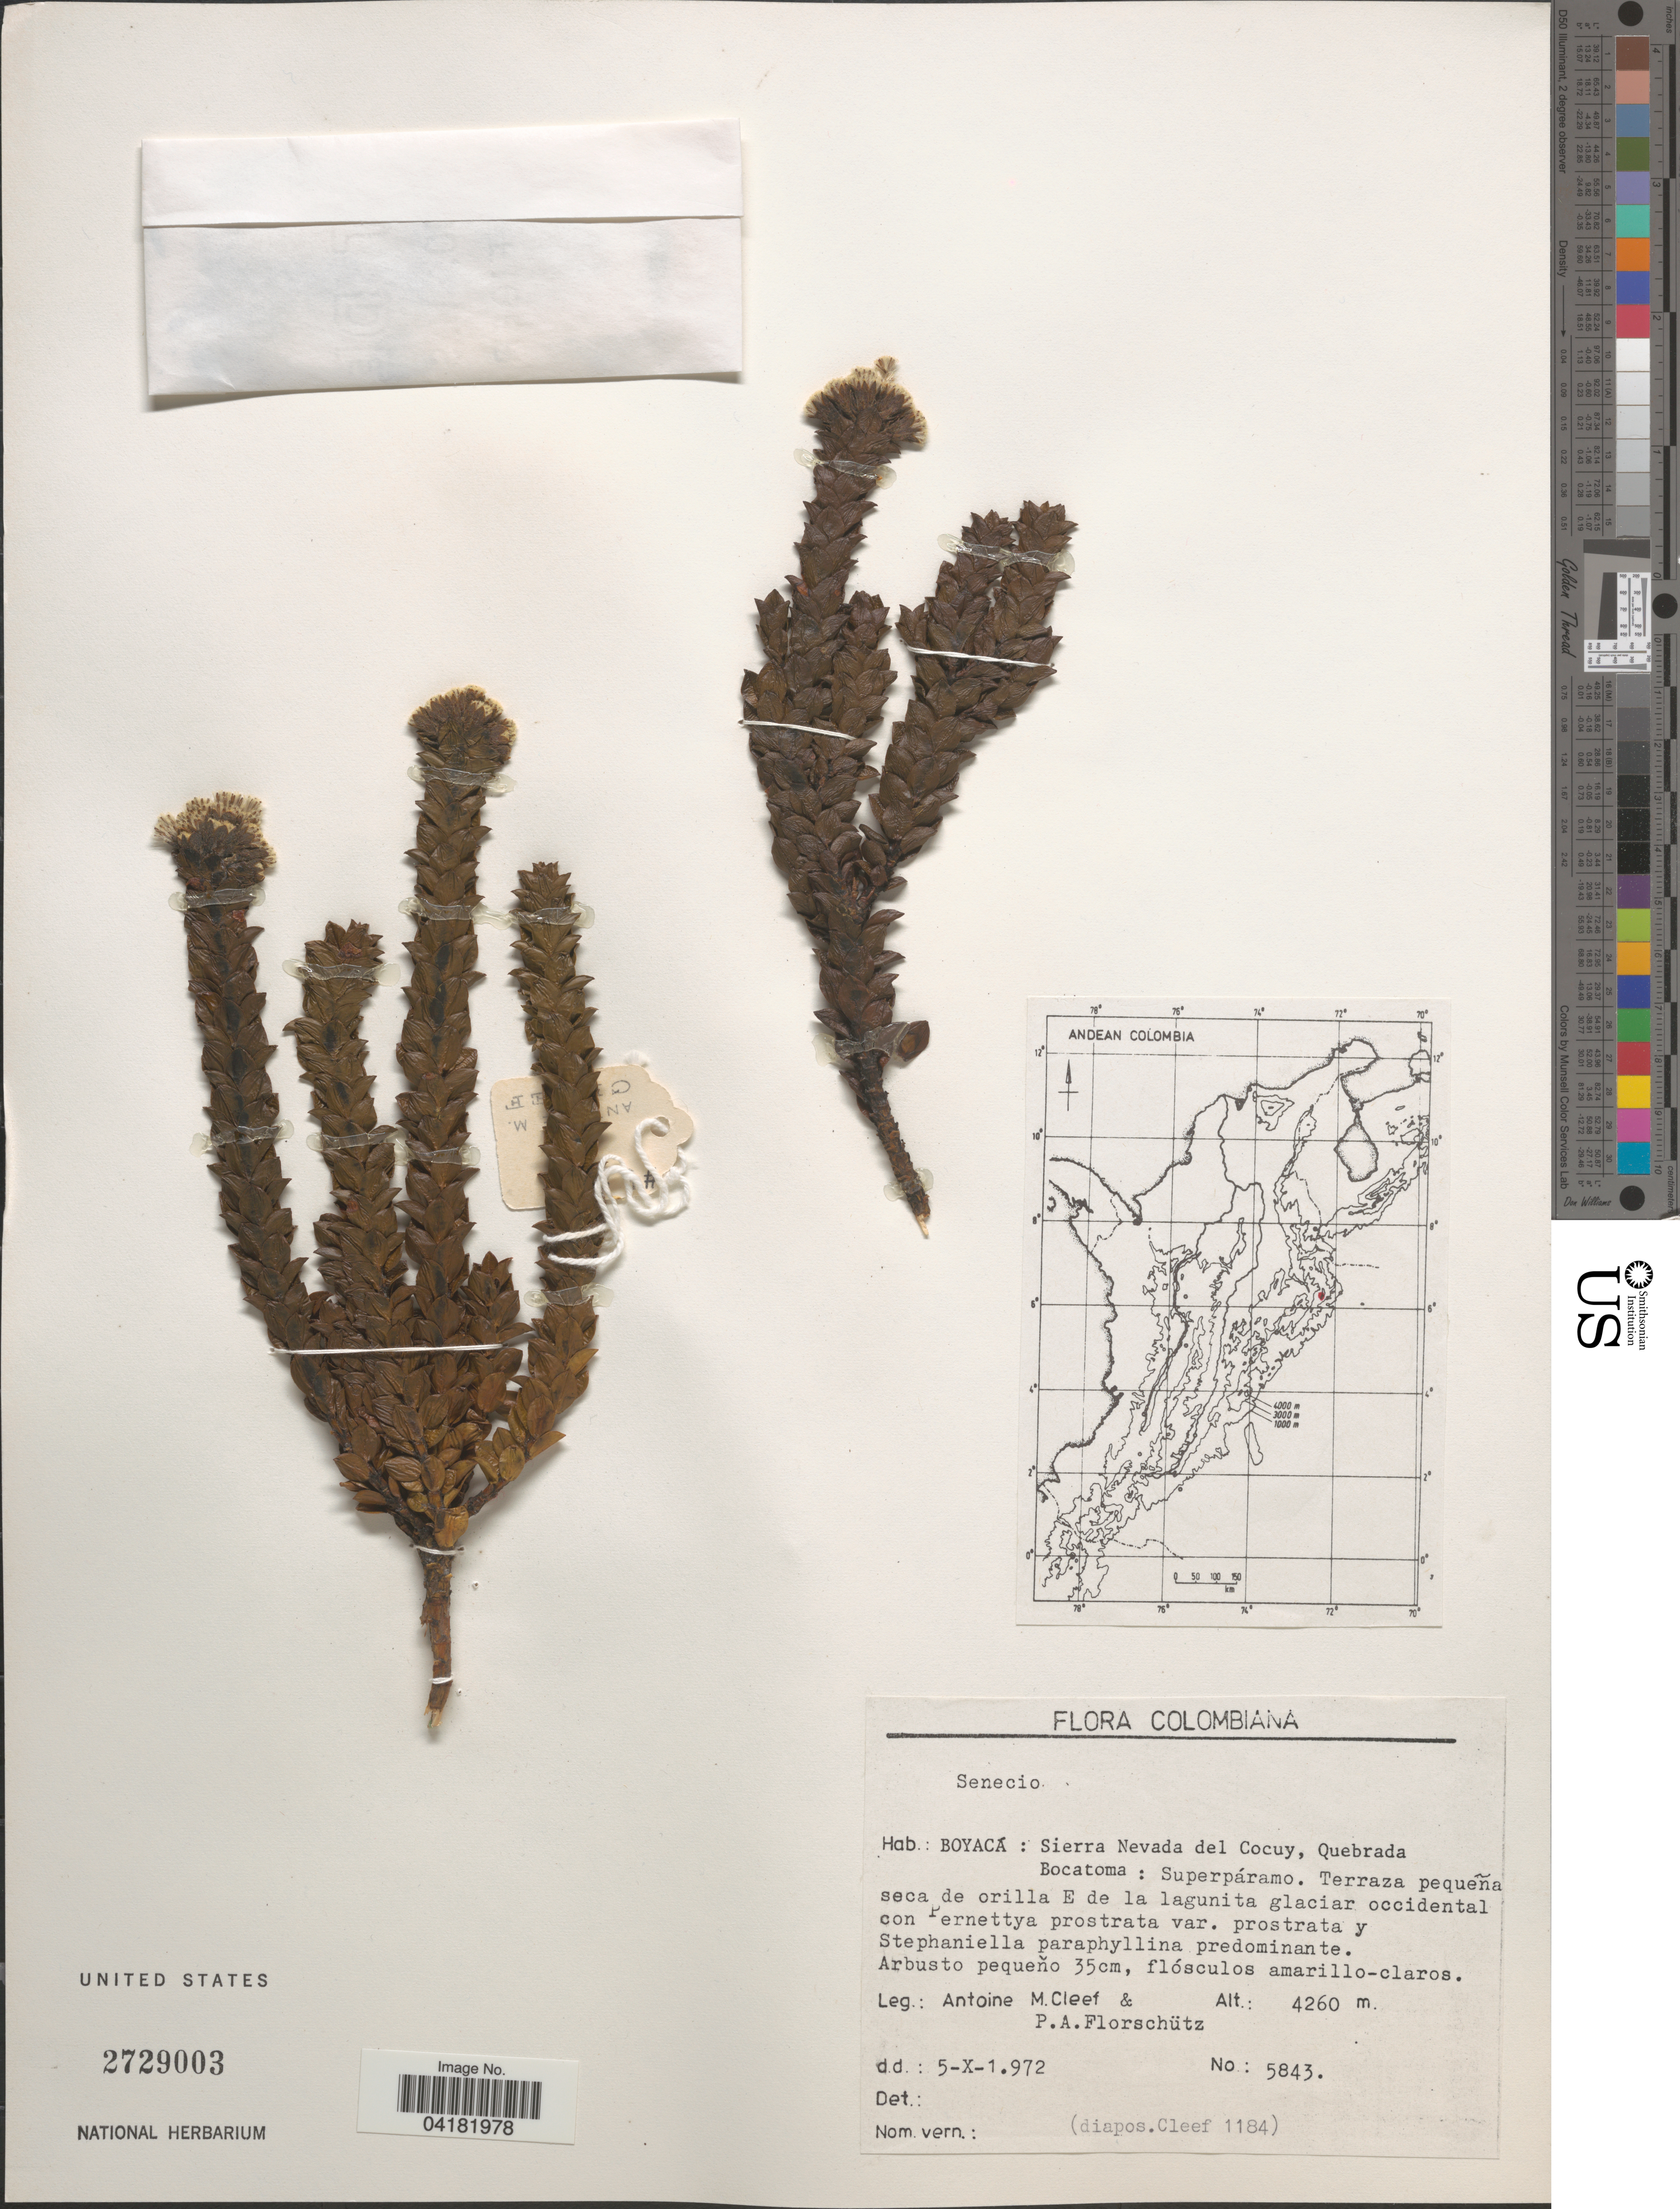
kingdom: Plantae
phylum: Tracheophyta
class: Magnoliopsida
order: Asterales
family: Asteraceae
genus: Senecio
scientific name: Senecio sp.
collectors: A. M. Cleef & P. Florschütz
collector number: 5843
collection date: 1972-10-05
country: Colombia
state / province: Boyacá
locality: Colombiana. Sierra Nevada del Cocuy, Quebrada Bocatomo : Superpáramo. Terraza pequeña seca de orilla E de la lagunita glaciar occidental.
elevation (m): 4260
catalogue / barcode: US 2729003